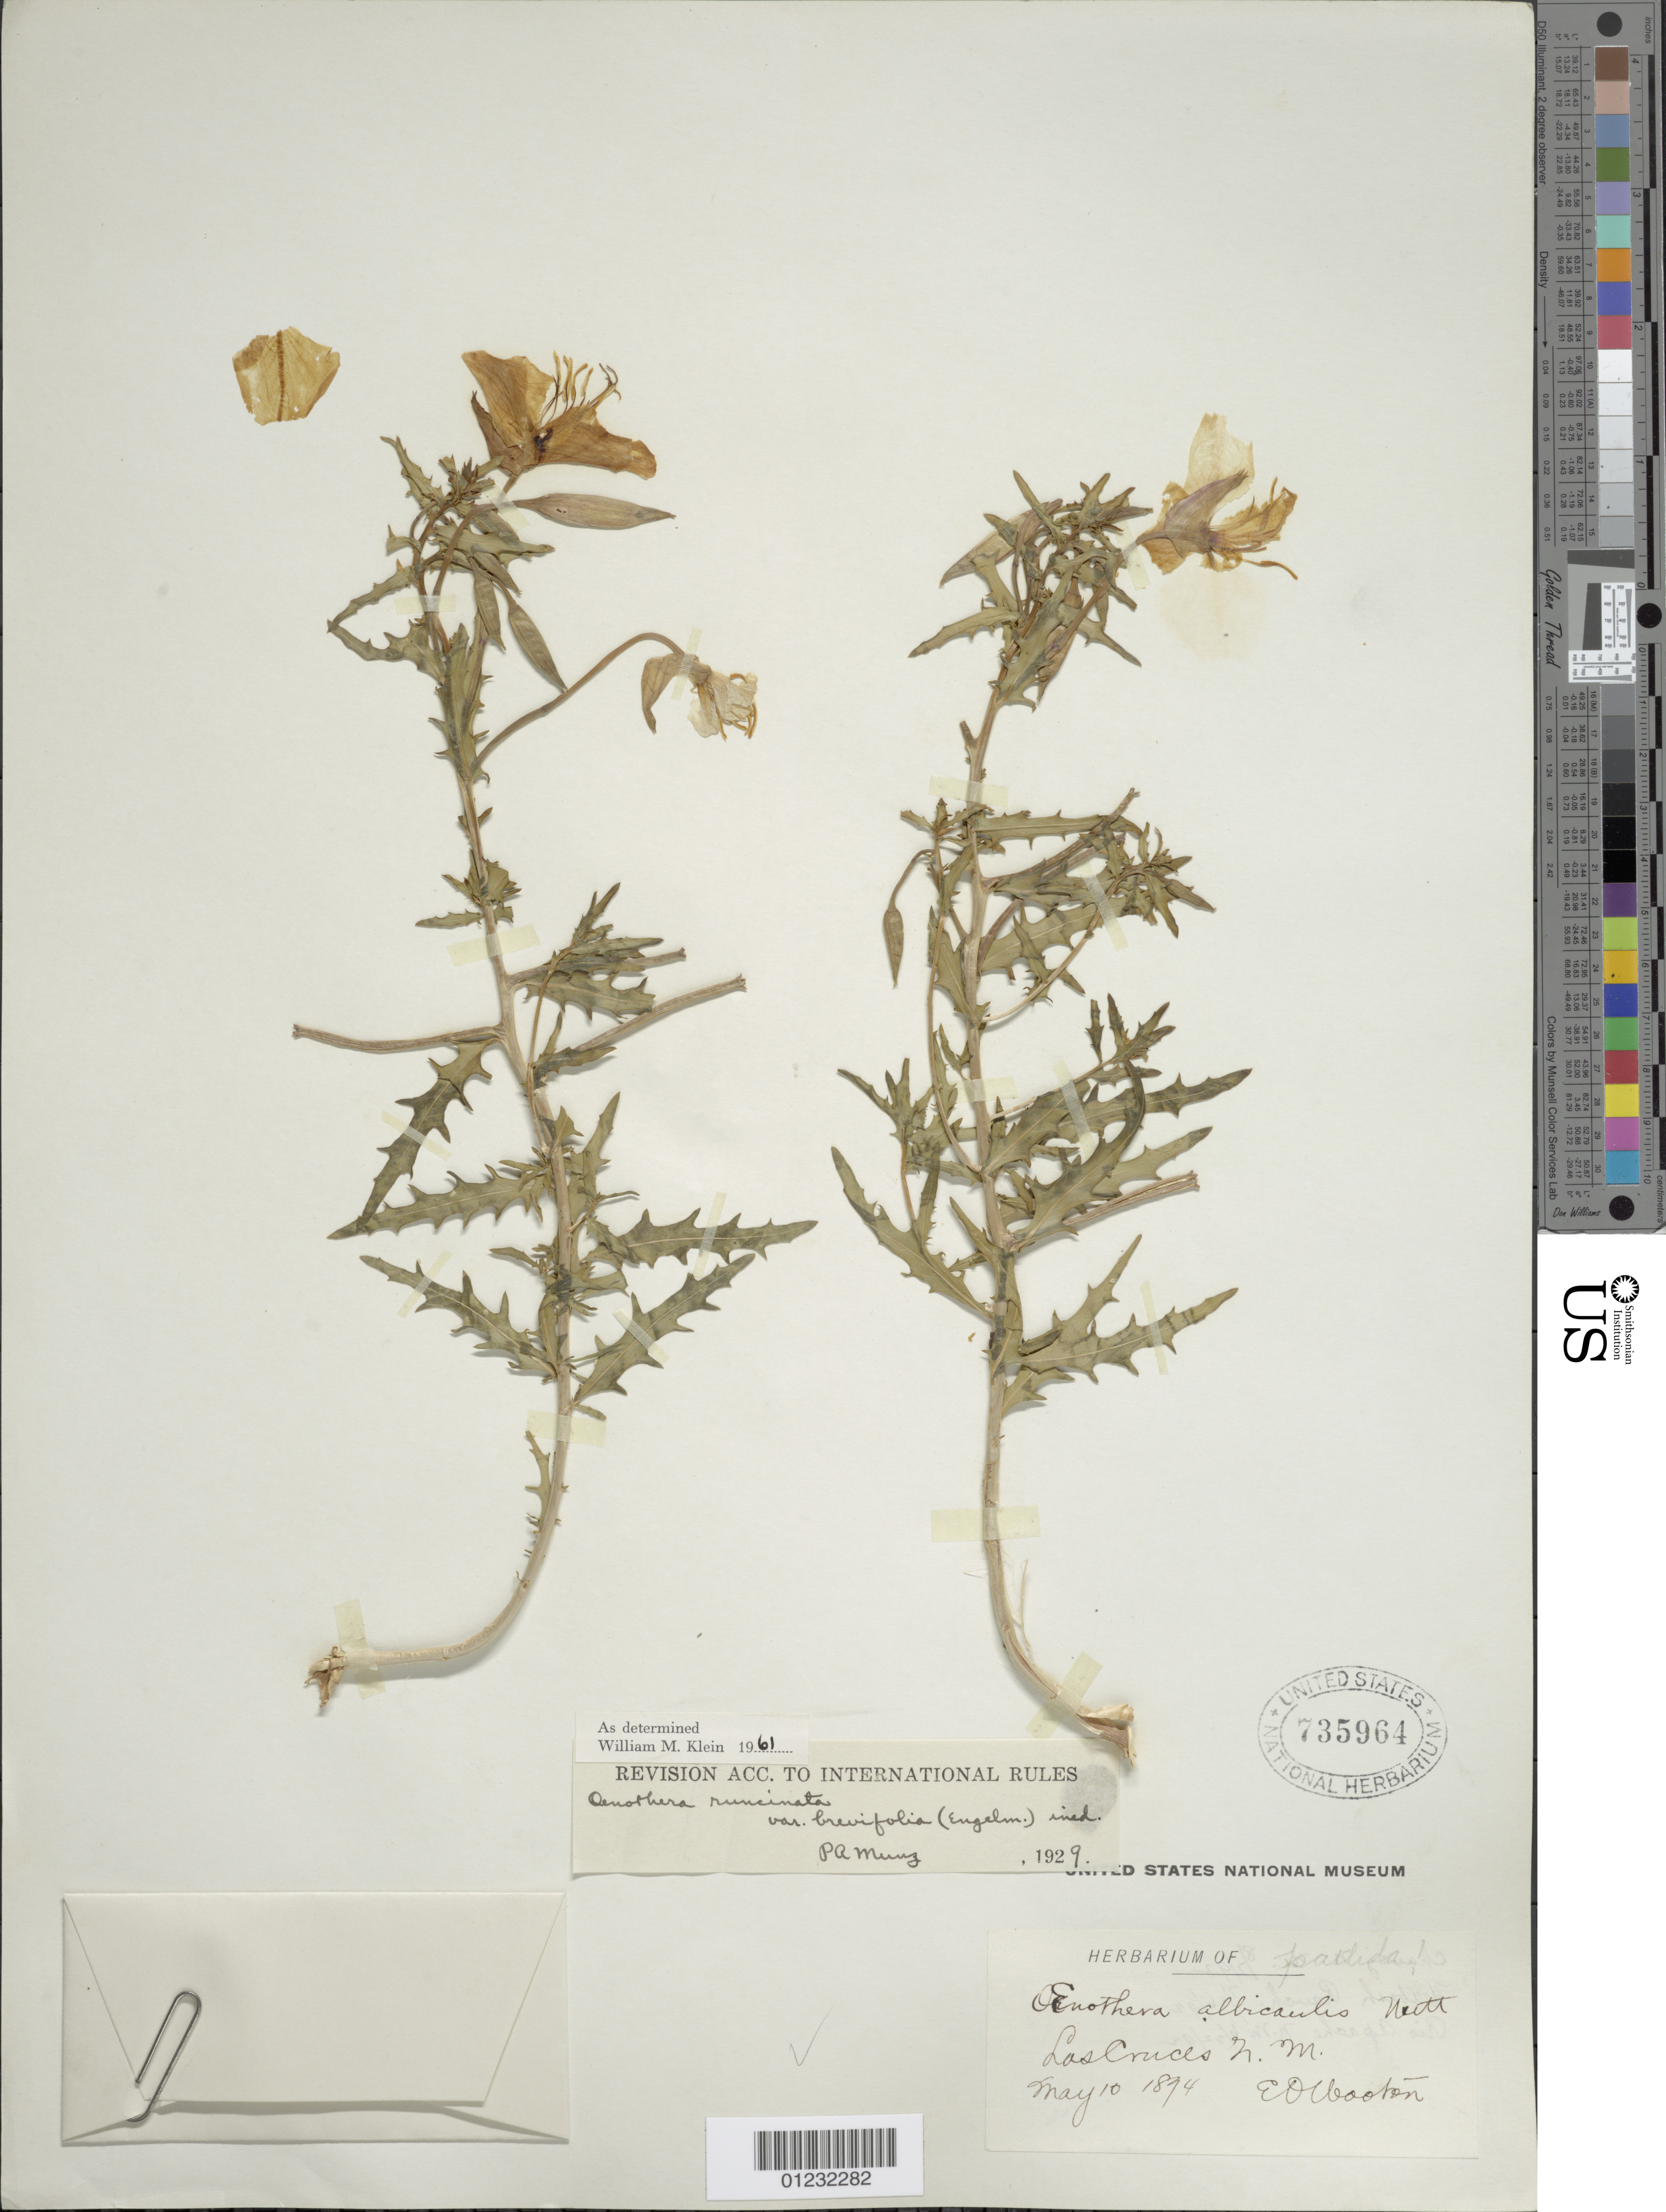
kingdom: Plantae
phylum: Tracheophyta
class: Magnoliopsida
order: Myrtales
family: Onagraceae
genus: Oenothera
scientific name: Oenothera pallida subsp. runcinata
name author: (Engelm.) Munz & W.M. Klein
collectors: E. O. Wooton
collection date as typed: May 10, 1894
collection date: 1894-05-10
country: United States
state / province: New Mexico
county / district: Dona Ana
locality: Las Cruces.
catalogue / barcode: US 735964